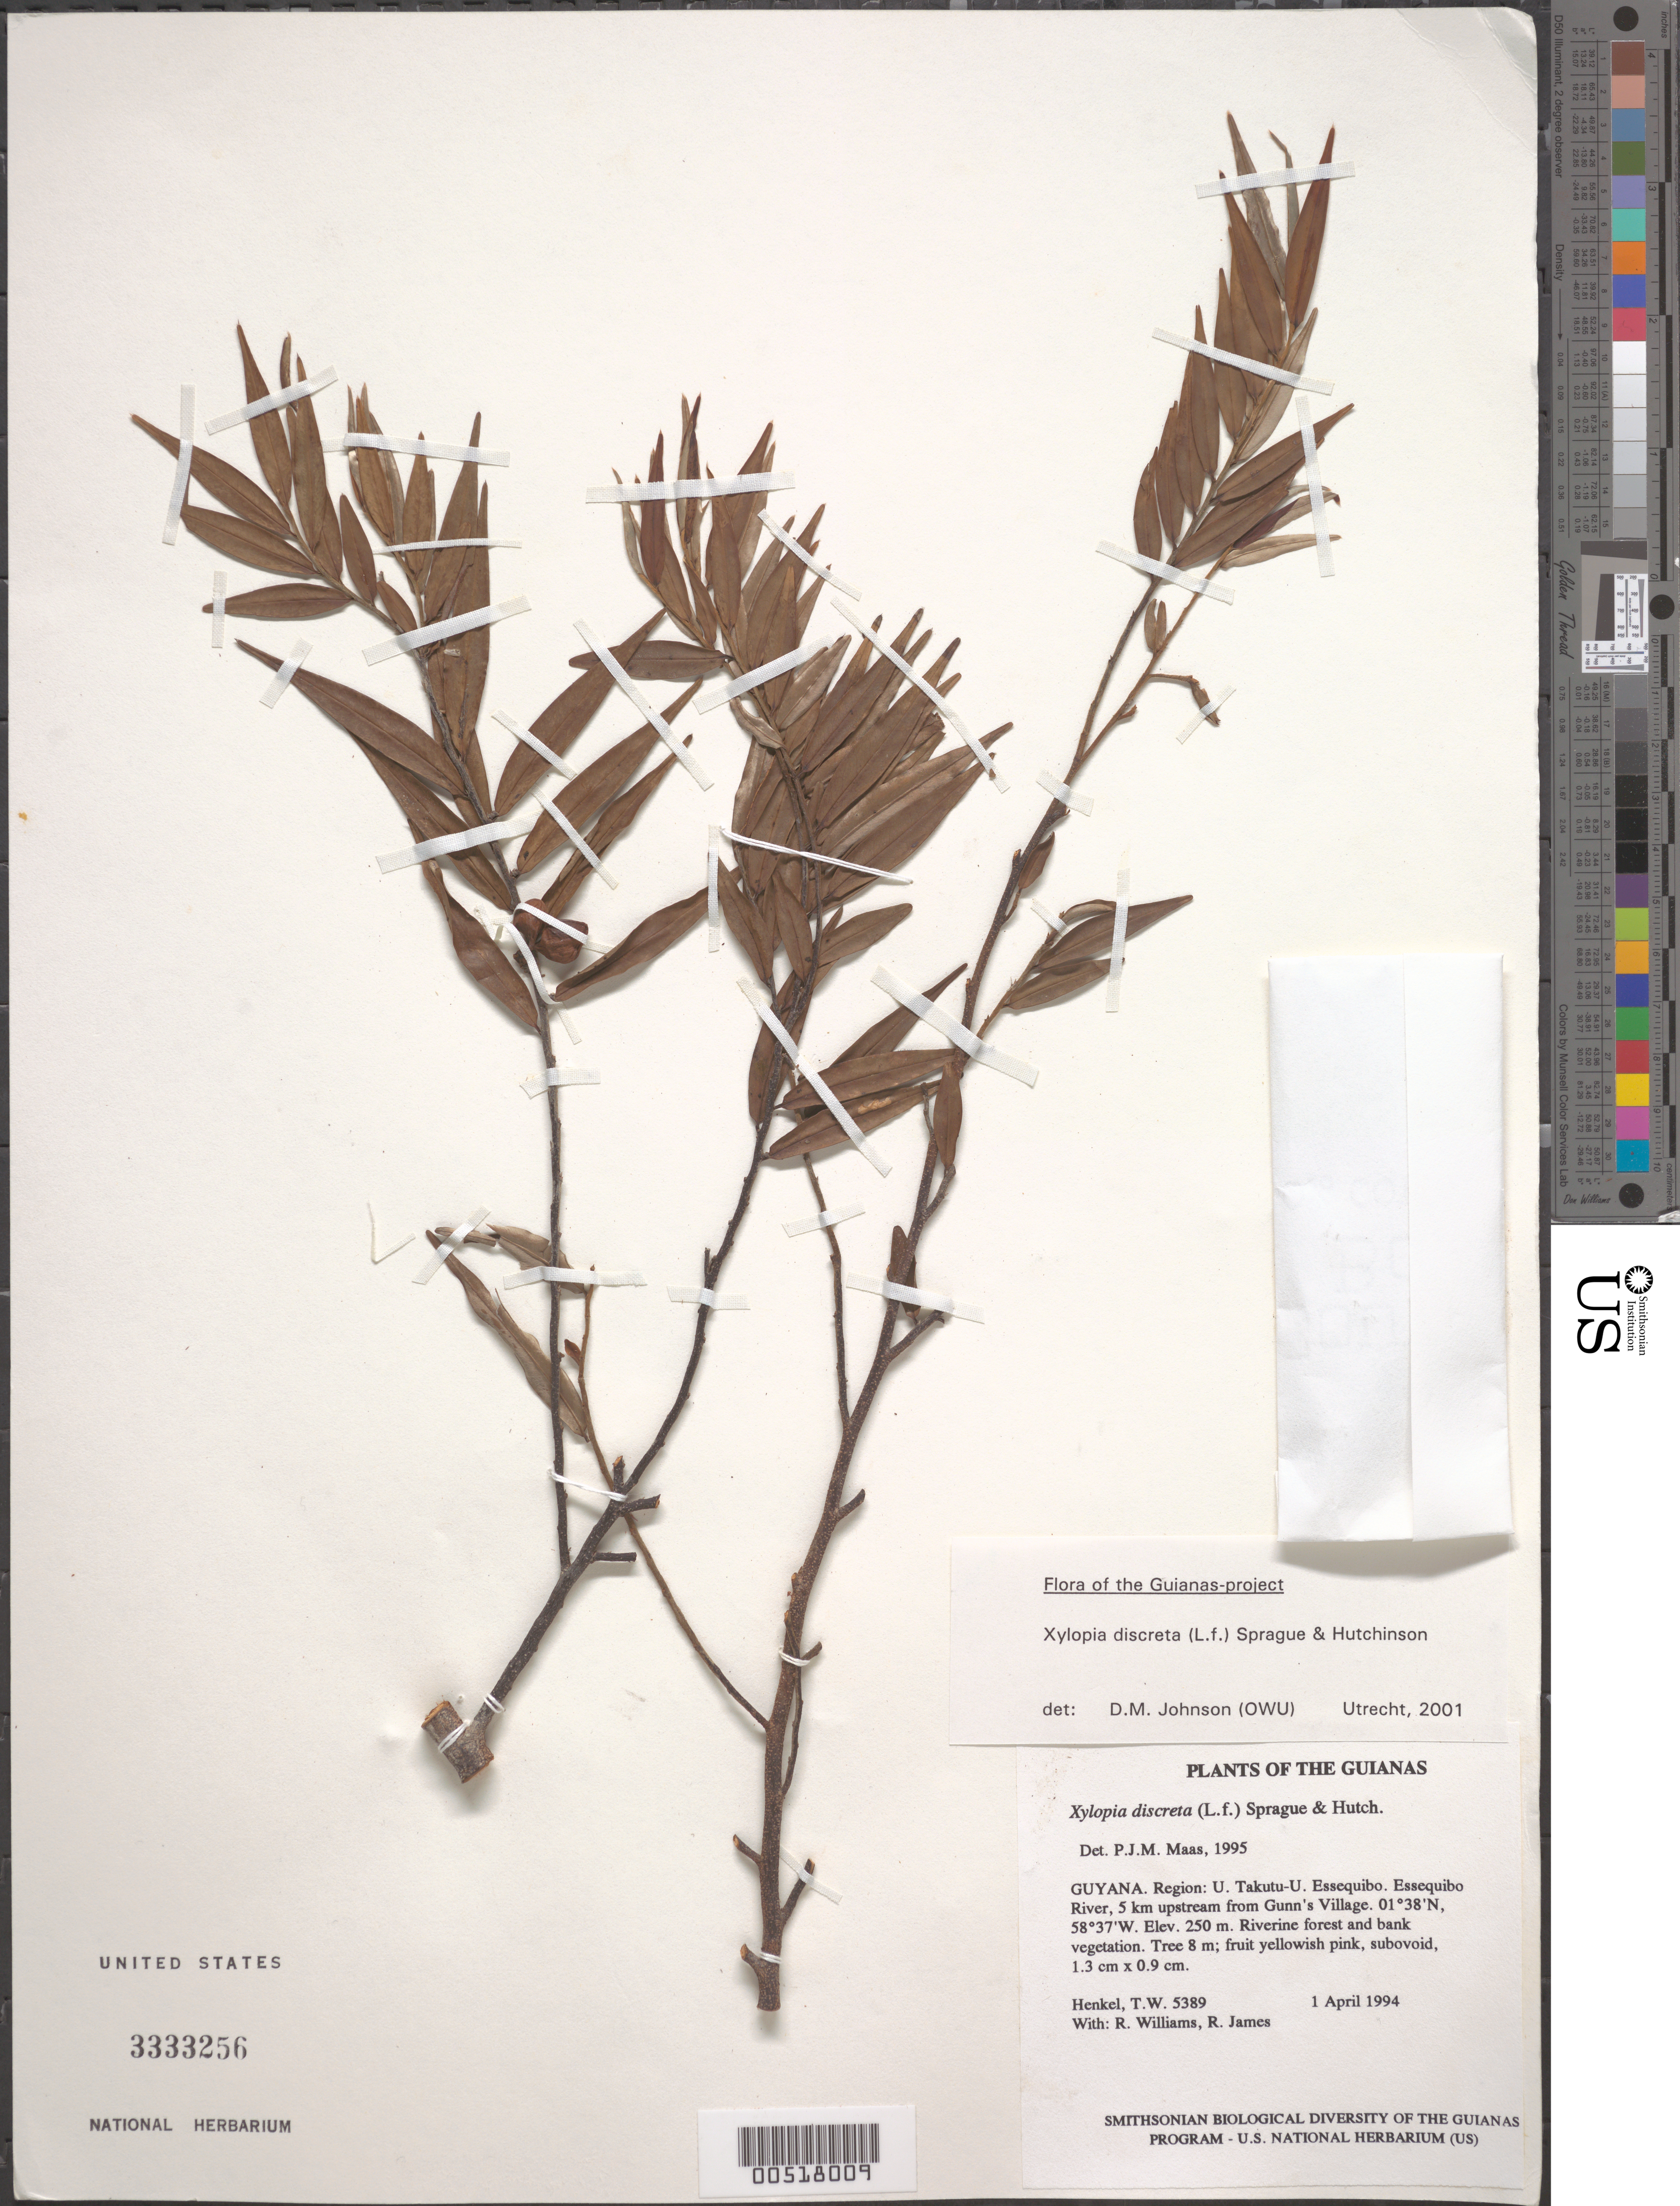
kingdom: Plantae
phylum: Tracheophyta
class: Magnoliopsida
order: Magnoliales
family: Annonaceae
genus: Xylopia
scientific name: Xylopia discreta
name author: (L. f.) Sprague & Hutch.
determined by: Johnson, D. M.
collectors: T. Henkel, R. Williams & R. James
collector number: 5389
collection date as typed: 1 April 1994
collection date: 1994-04-01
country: Guyana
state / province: U. Takutu-U. Essequibo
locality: Essequibo River, 5 km upstream from Gunn's Village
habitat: Riverine forest and bank vegetation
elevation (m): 250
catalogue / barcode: US 3333256